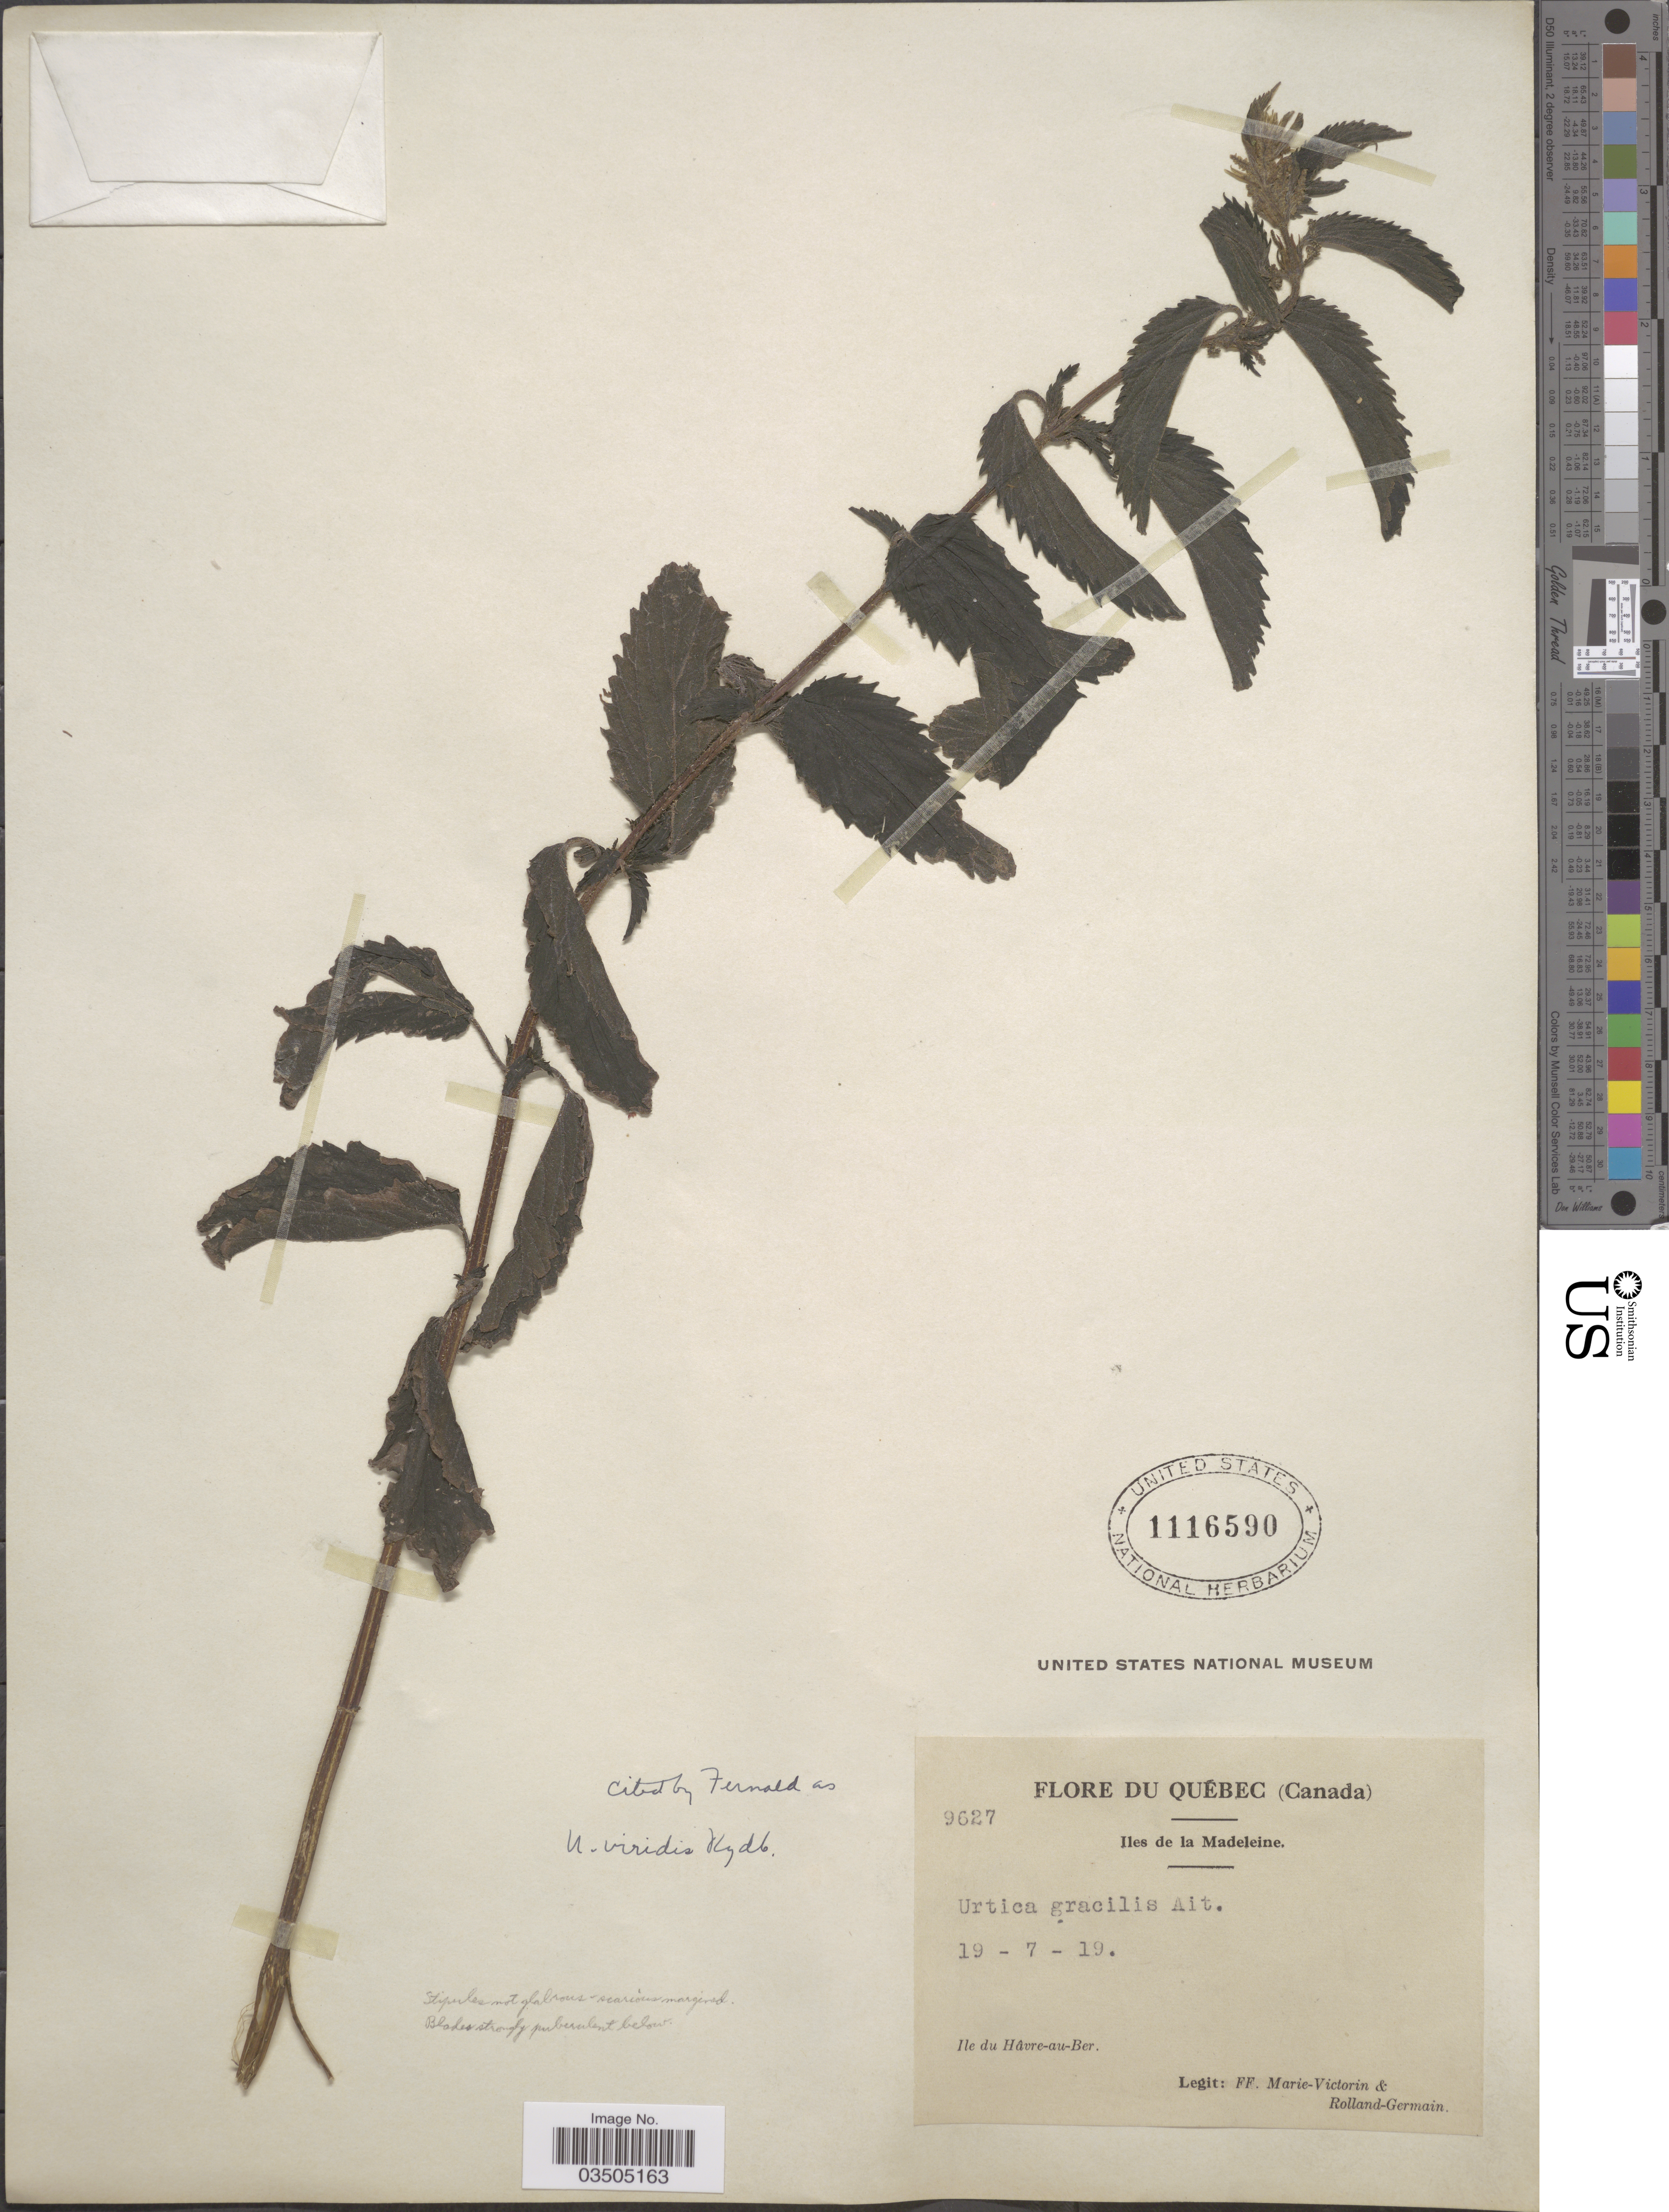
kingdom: Plantae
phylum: Tracheophyta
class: Magnoliopsida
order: Rosales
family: Urticaceae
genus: Urtica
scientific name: Urtica dioica subsp. gracilis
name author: L.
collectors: F. Marie-Victorin & Rolland-Germain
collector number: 9627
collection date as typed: Transcribed d/m/y: 19/7/19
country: Canada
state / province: Quebec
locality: Iles de la Madeleine. Ile de Hâvre-au-Ber.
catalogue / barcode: US 1116590